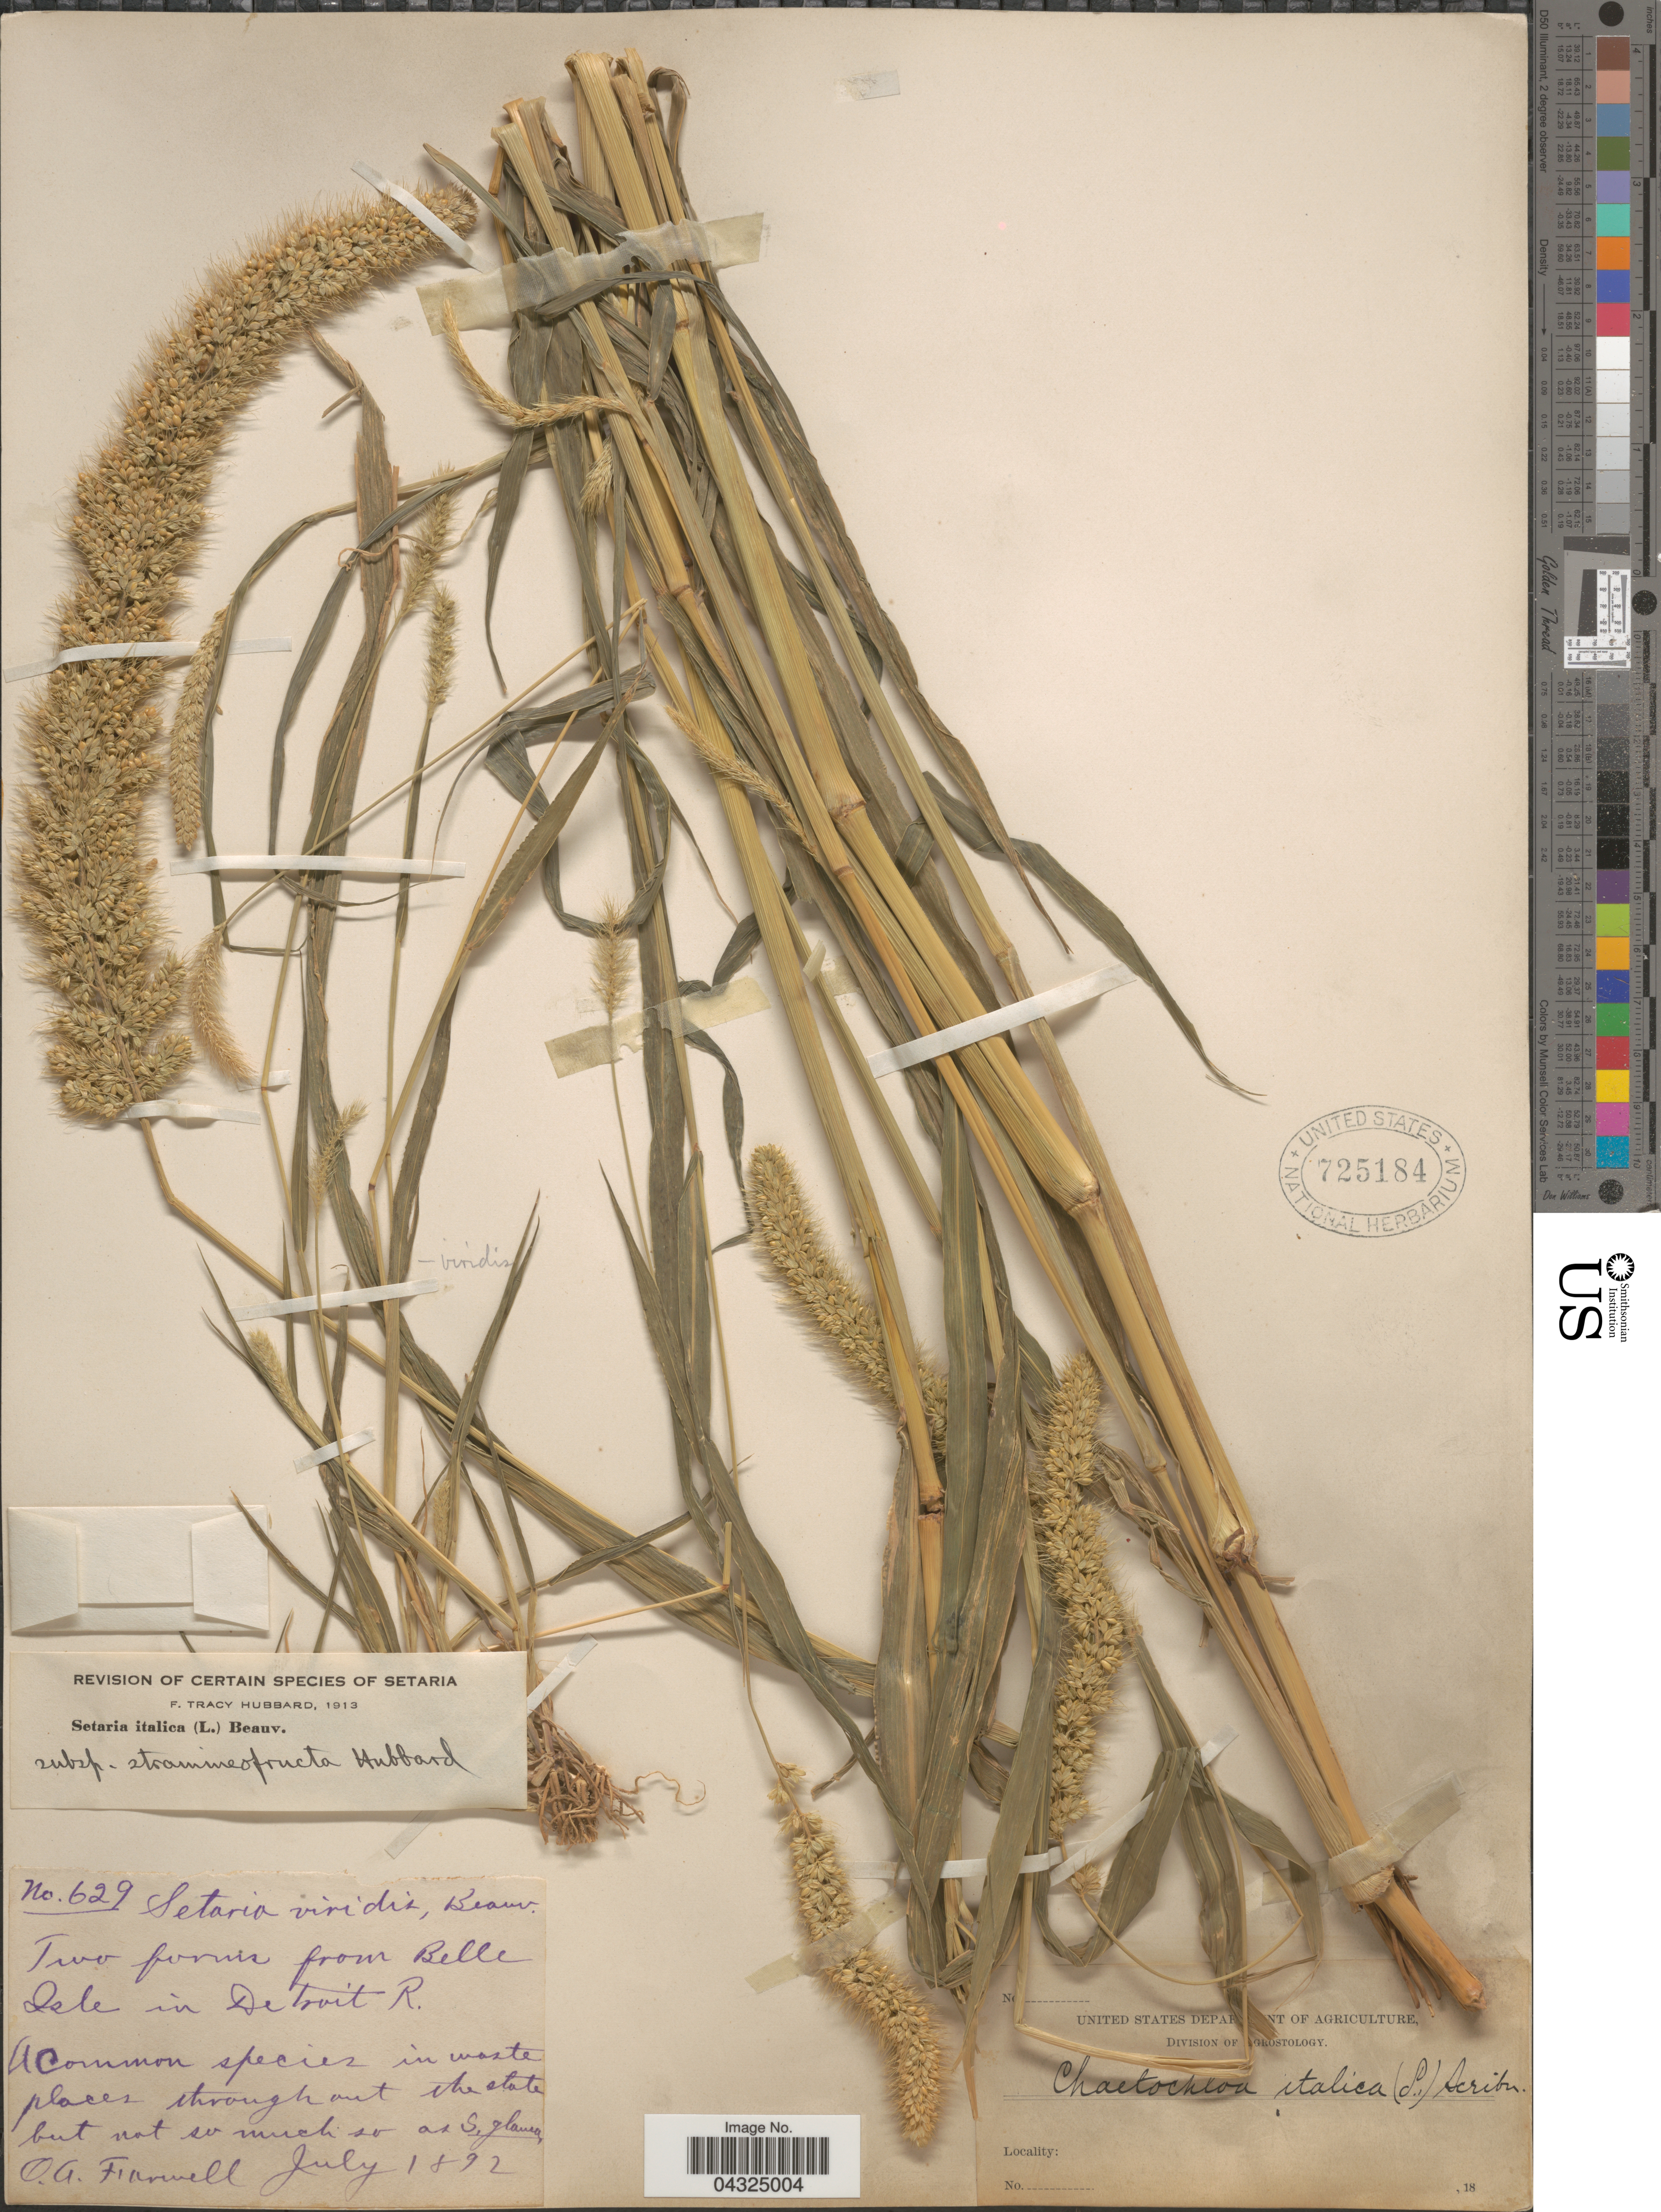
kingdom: Plantae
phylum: Tracheophyta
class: Liliopsida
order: Poales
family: Poaceae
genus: Setaria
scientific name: Setaria italica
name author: (L.) P. Beauv.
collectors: O. Farwell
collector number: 629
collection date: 1892-07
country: United States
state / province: Michigan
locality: Two forms from Belle Isle in Detroit R.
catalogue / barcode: US 725184